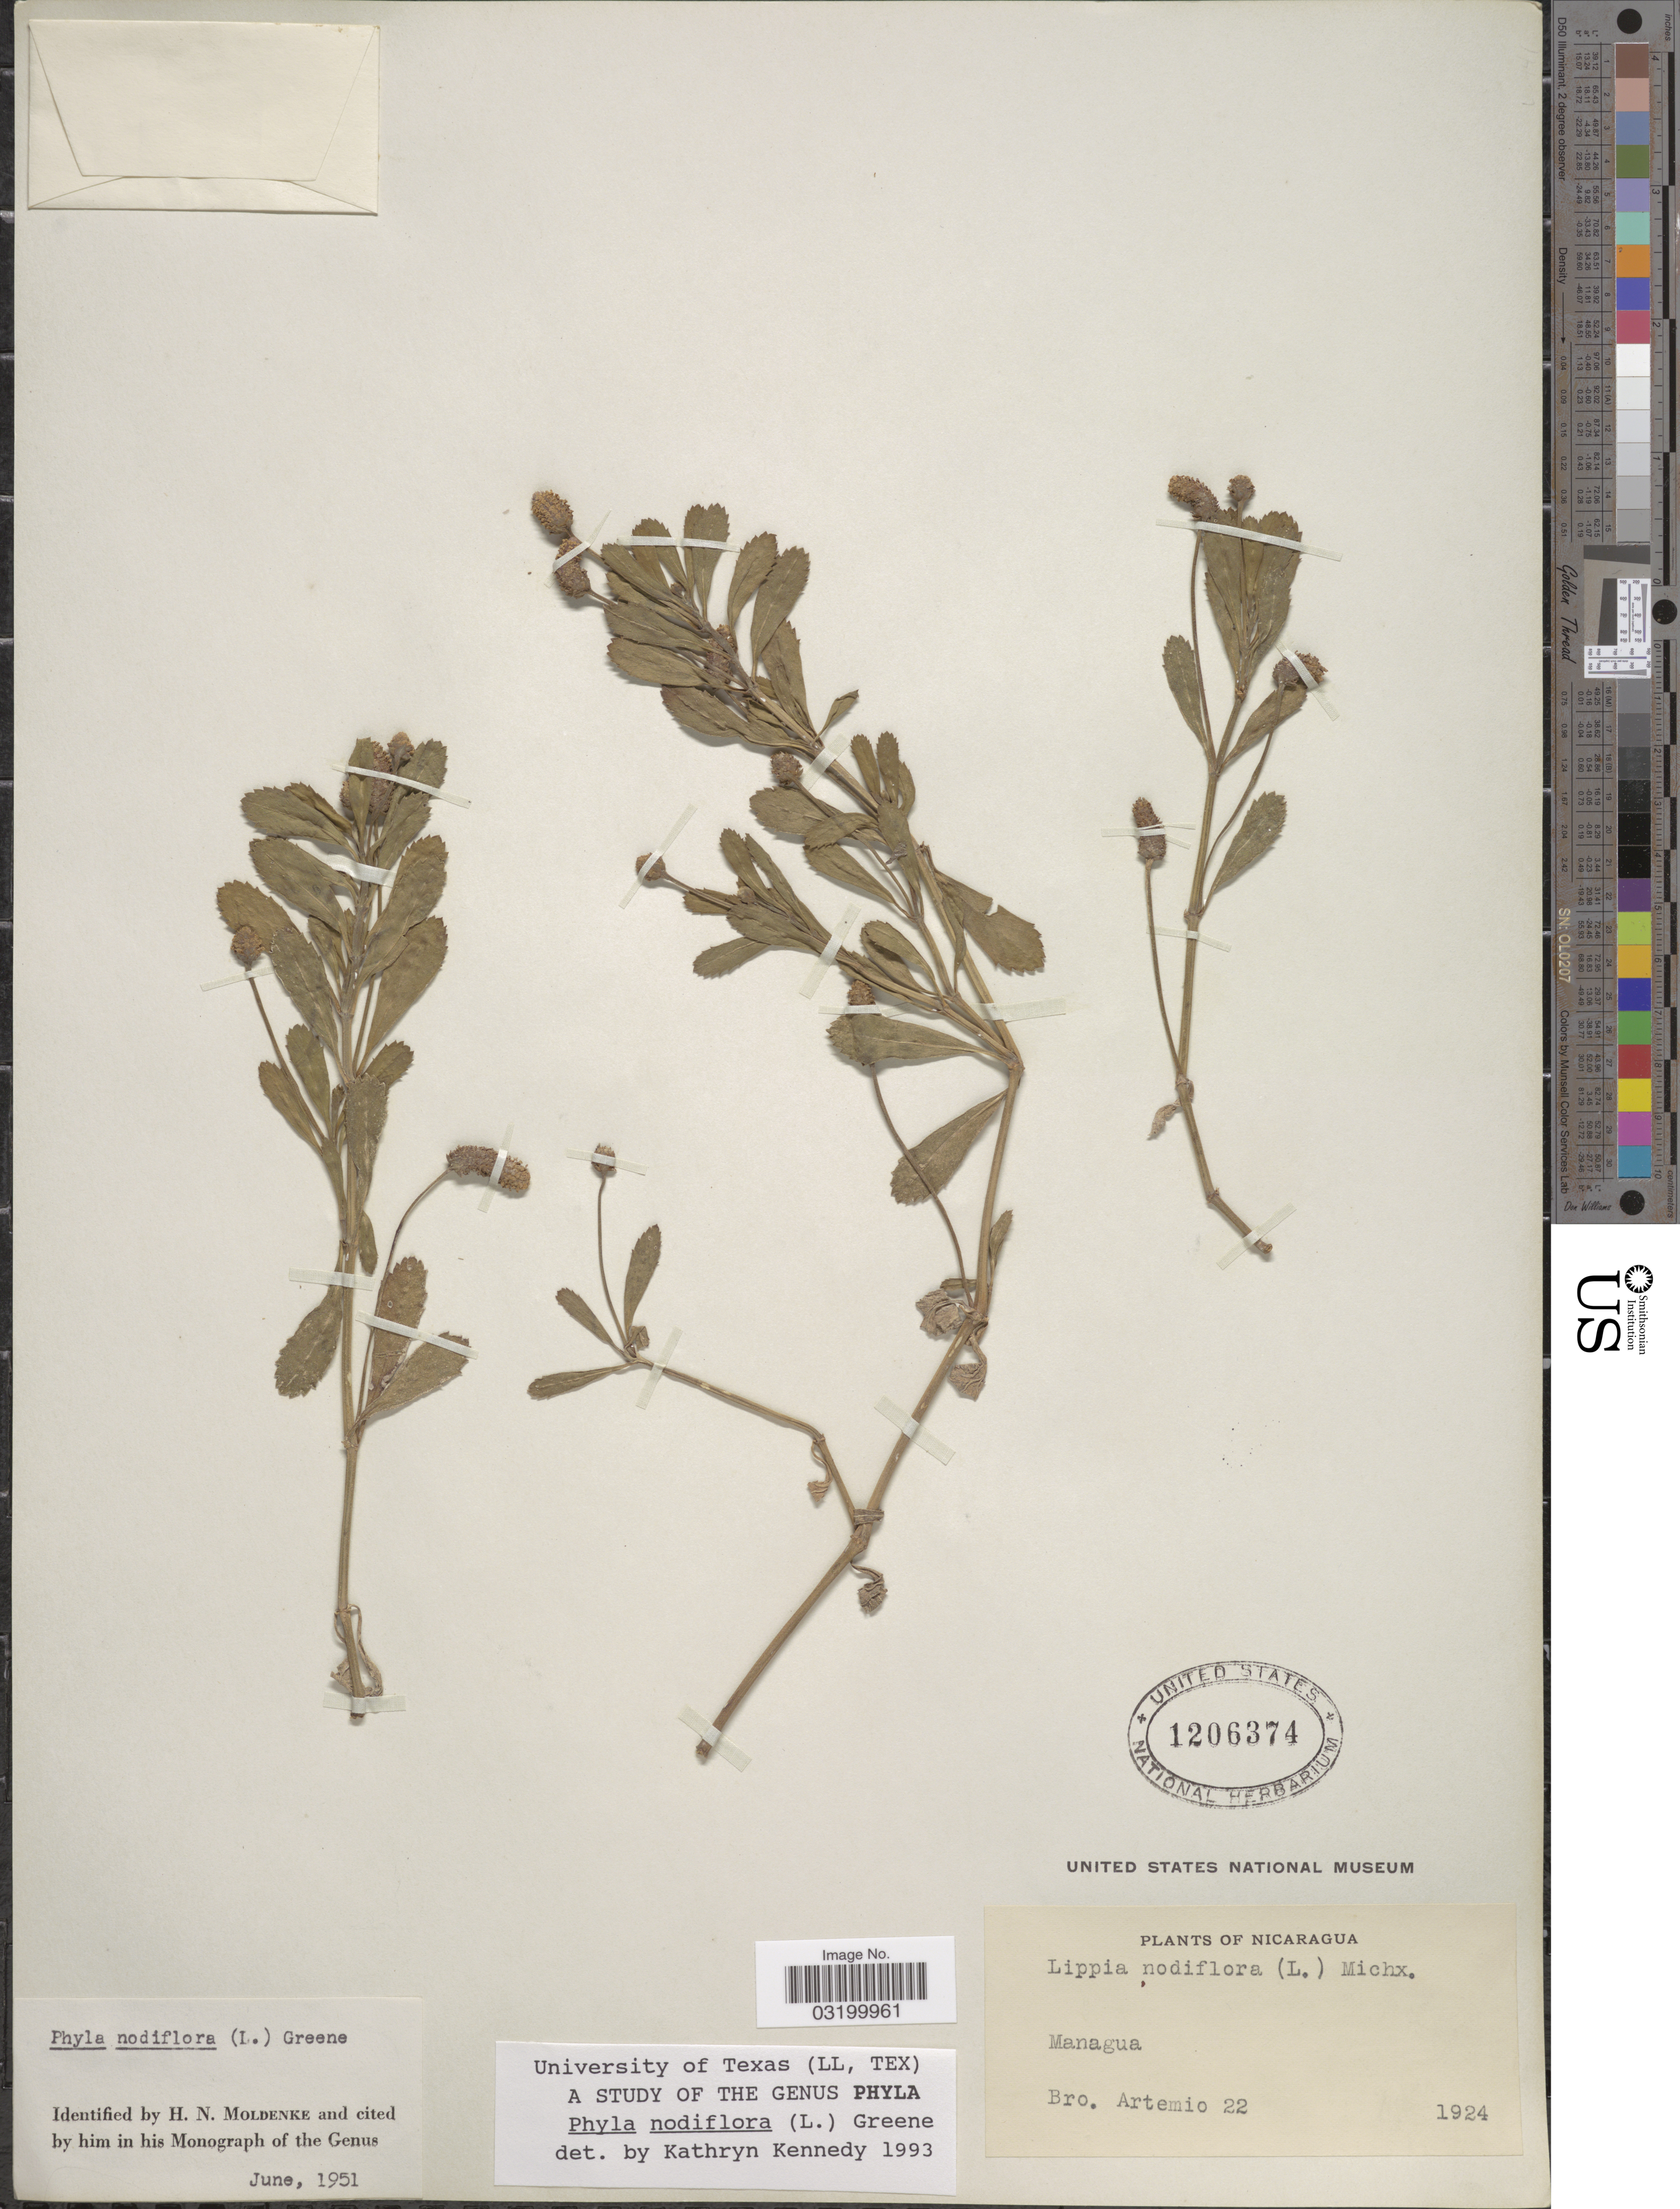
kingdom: Plantae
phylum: Tracheophyta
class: Magnoliopsida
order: Lamiales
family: Verbenaceae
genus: Phyla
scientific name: Phyla nodiflora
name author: (L.) Greene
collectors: B. Rene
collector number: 22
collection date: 1924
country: Nicaragua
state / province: Managua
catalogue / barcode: US 1206374